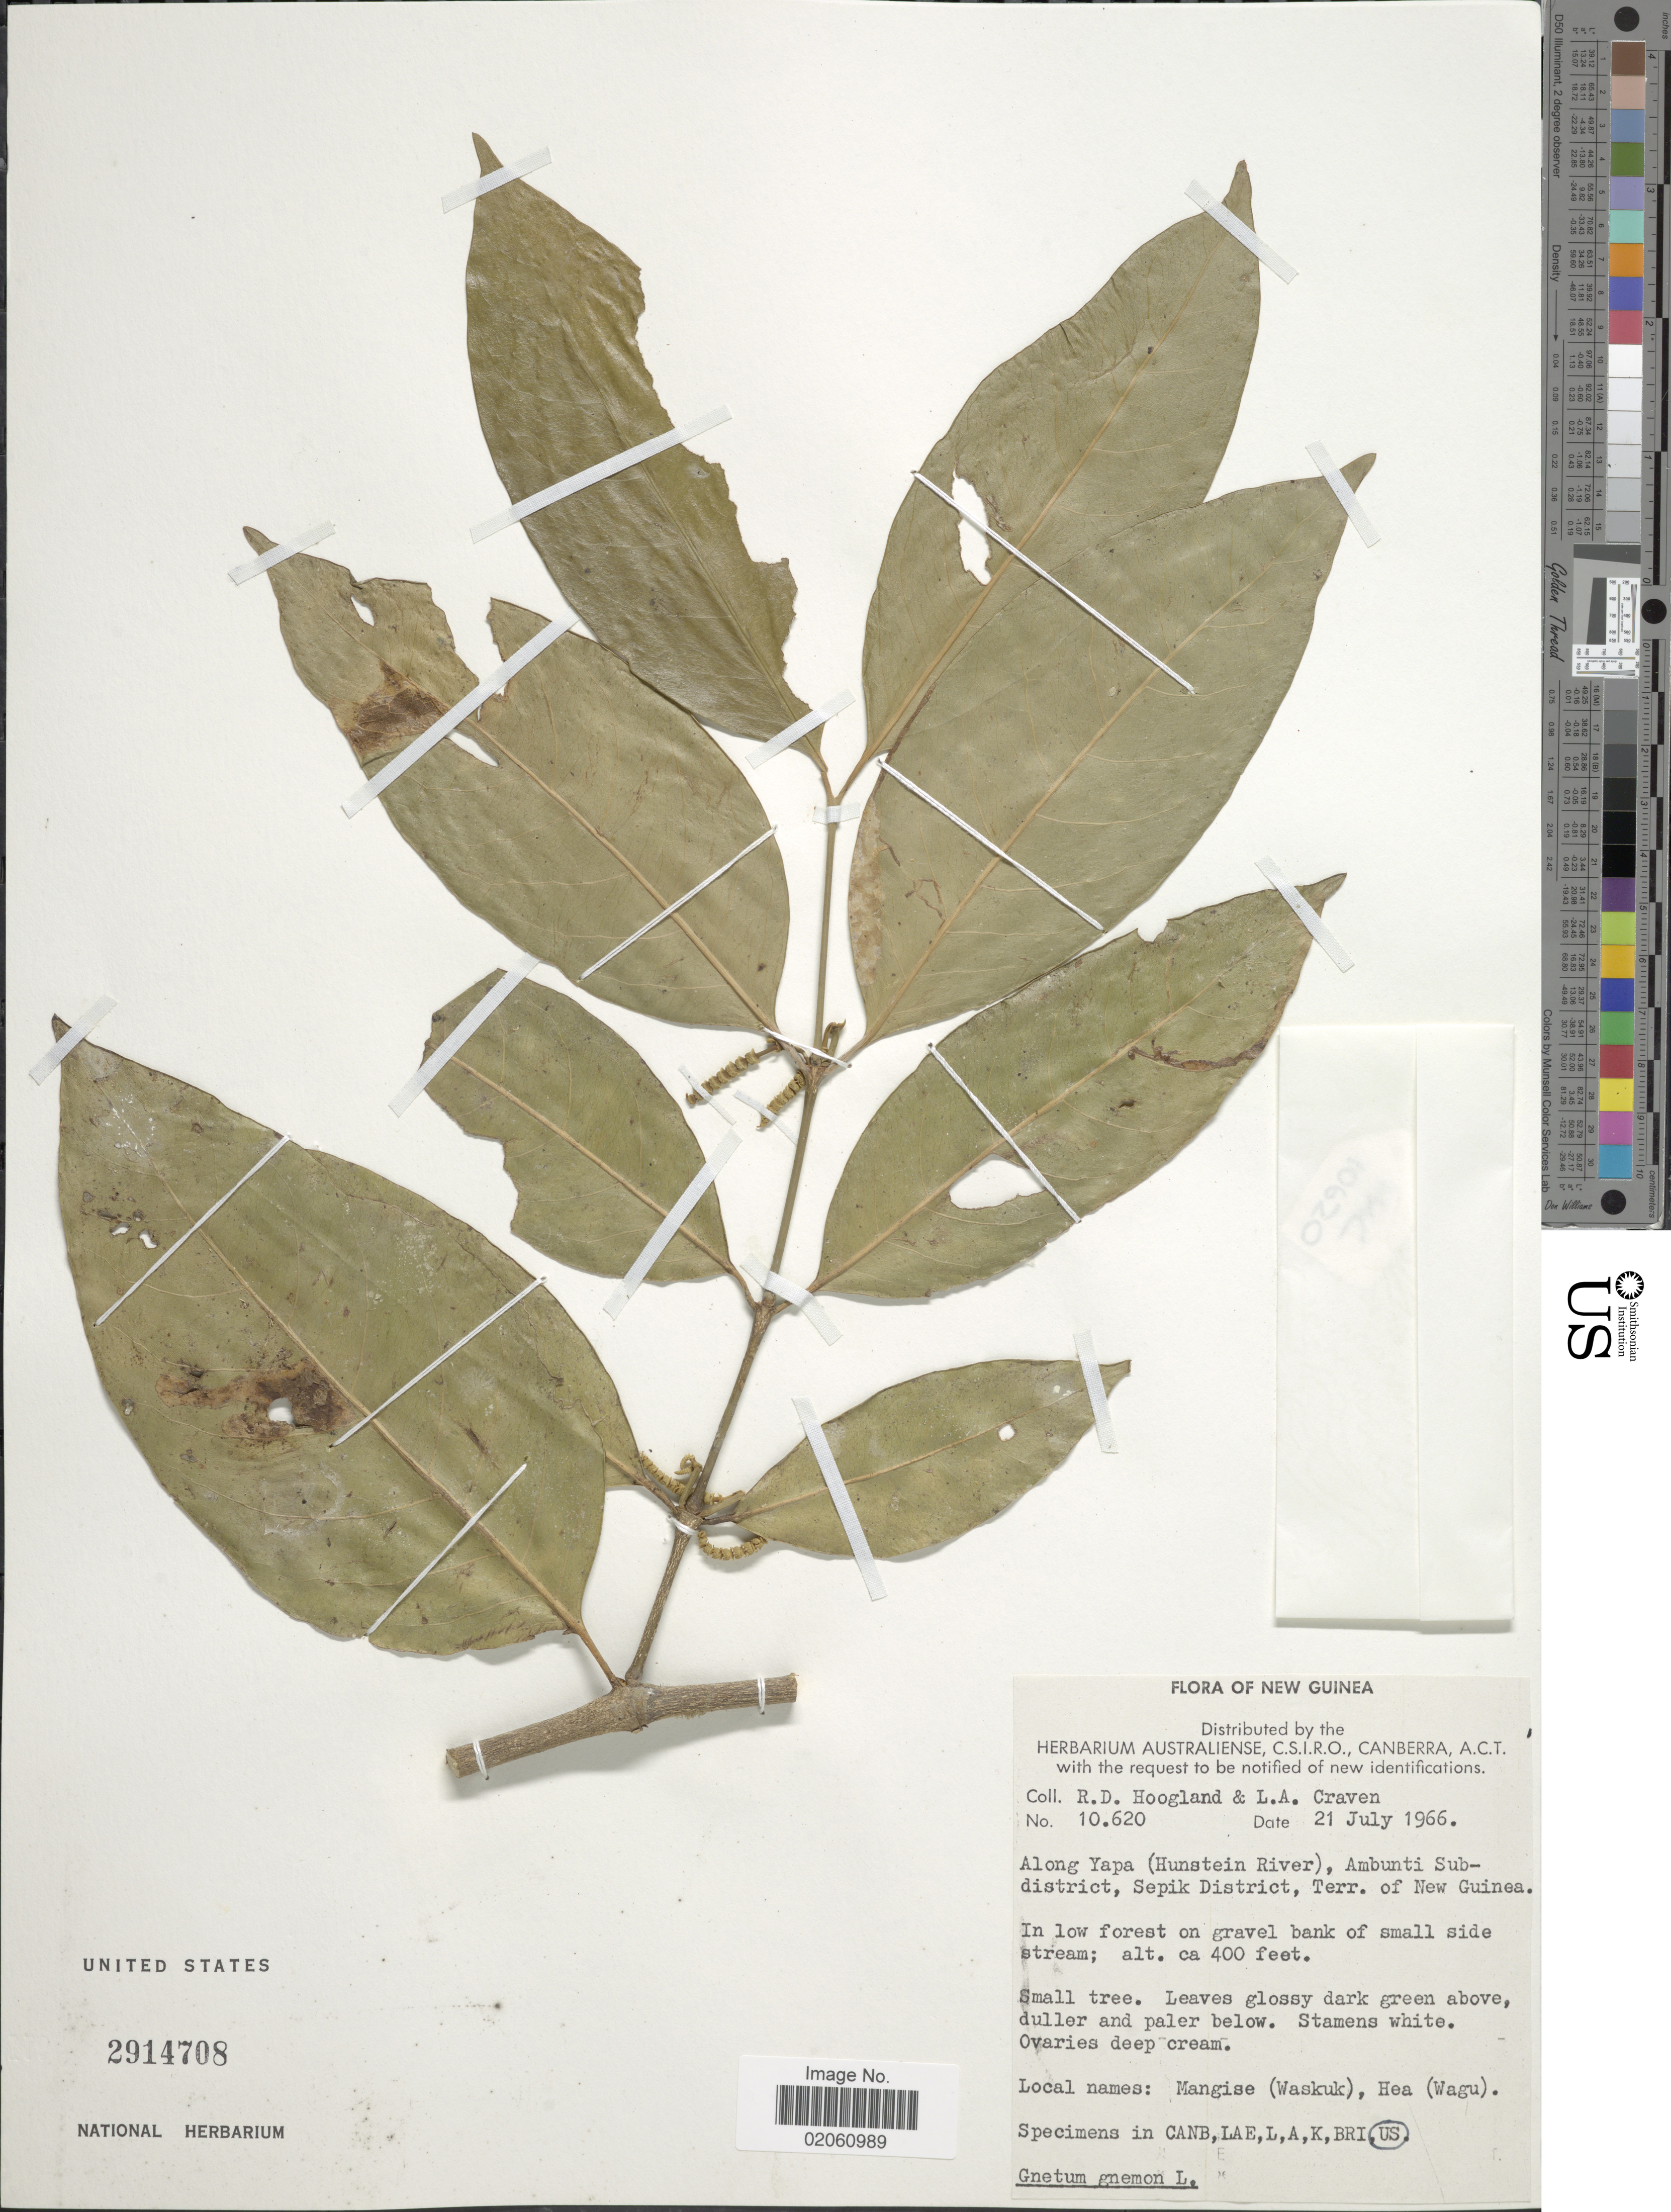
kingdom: Plantae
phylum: Tracheophyta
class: Gnetopsida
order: Gnetales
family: Gnetaceae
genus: Gnetum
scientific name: Gnetum gnemon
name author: L.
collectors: R. D. Hoogland & L. A. Craven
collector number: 10620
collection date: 1966-07-21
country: Papua New Guinea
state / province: Sandaun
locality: New Guinea, Along Yapa (Hunstein River), Ambunti Subdistrict, Sepik District, Terr. of New Guinea, In low forest on gravel bank of small side stream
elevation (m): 122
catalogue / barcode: US 2914708